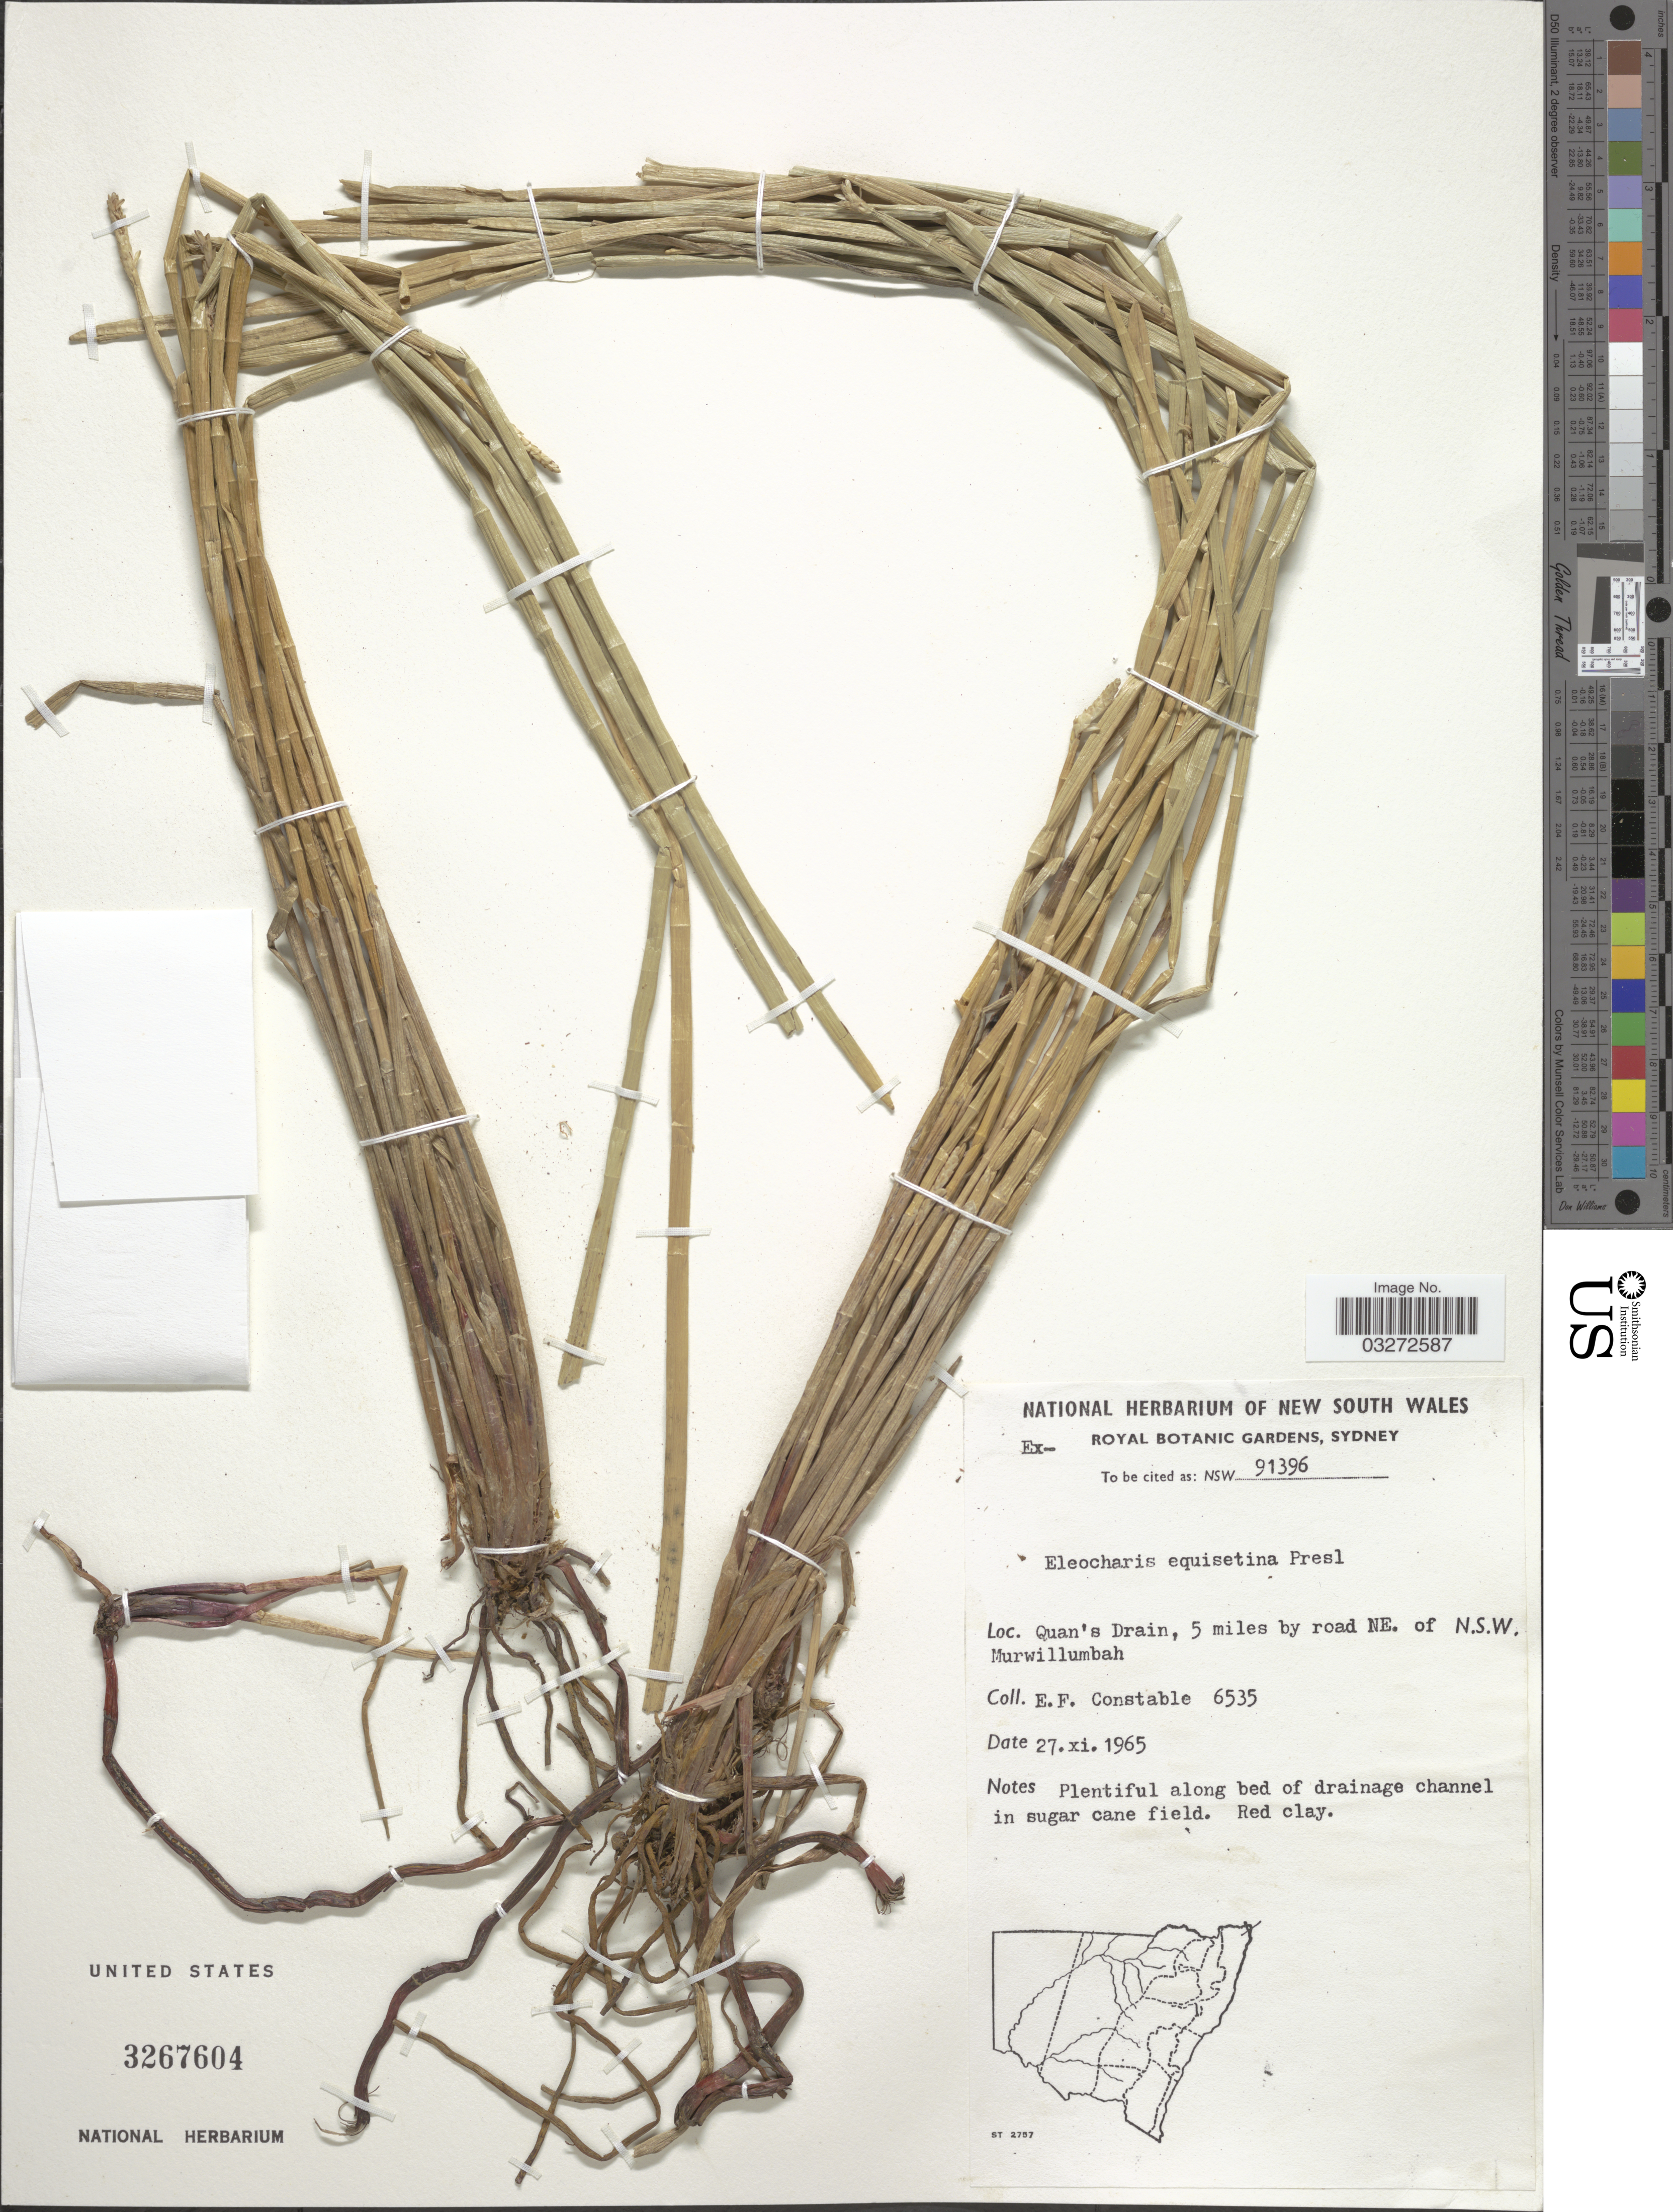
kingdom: Plantae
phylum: Tracheophyta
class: Liliopsida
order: Poales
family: Cyperaceae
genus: Eleocharis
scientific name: Eleocharis dulcis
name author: (Burm. f.) Trin. ex Hensch.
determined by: Strong, Mark T., (BOT), Smithsonian Institution - National Museum of Natural History (UNITED STATES)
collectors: E. F. Constable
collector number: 6535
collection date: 1965-11-27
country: Australia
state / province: New South Wales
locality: Quan's Drain, 5 miles by road NE. of N.S.W. Murwillumbah.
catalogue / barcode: US 3267604